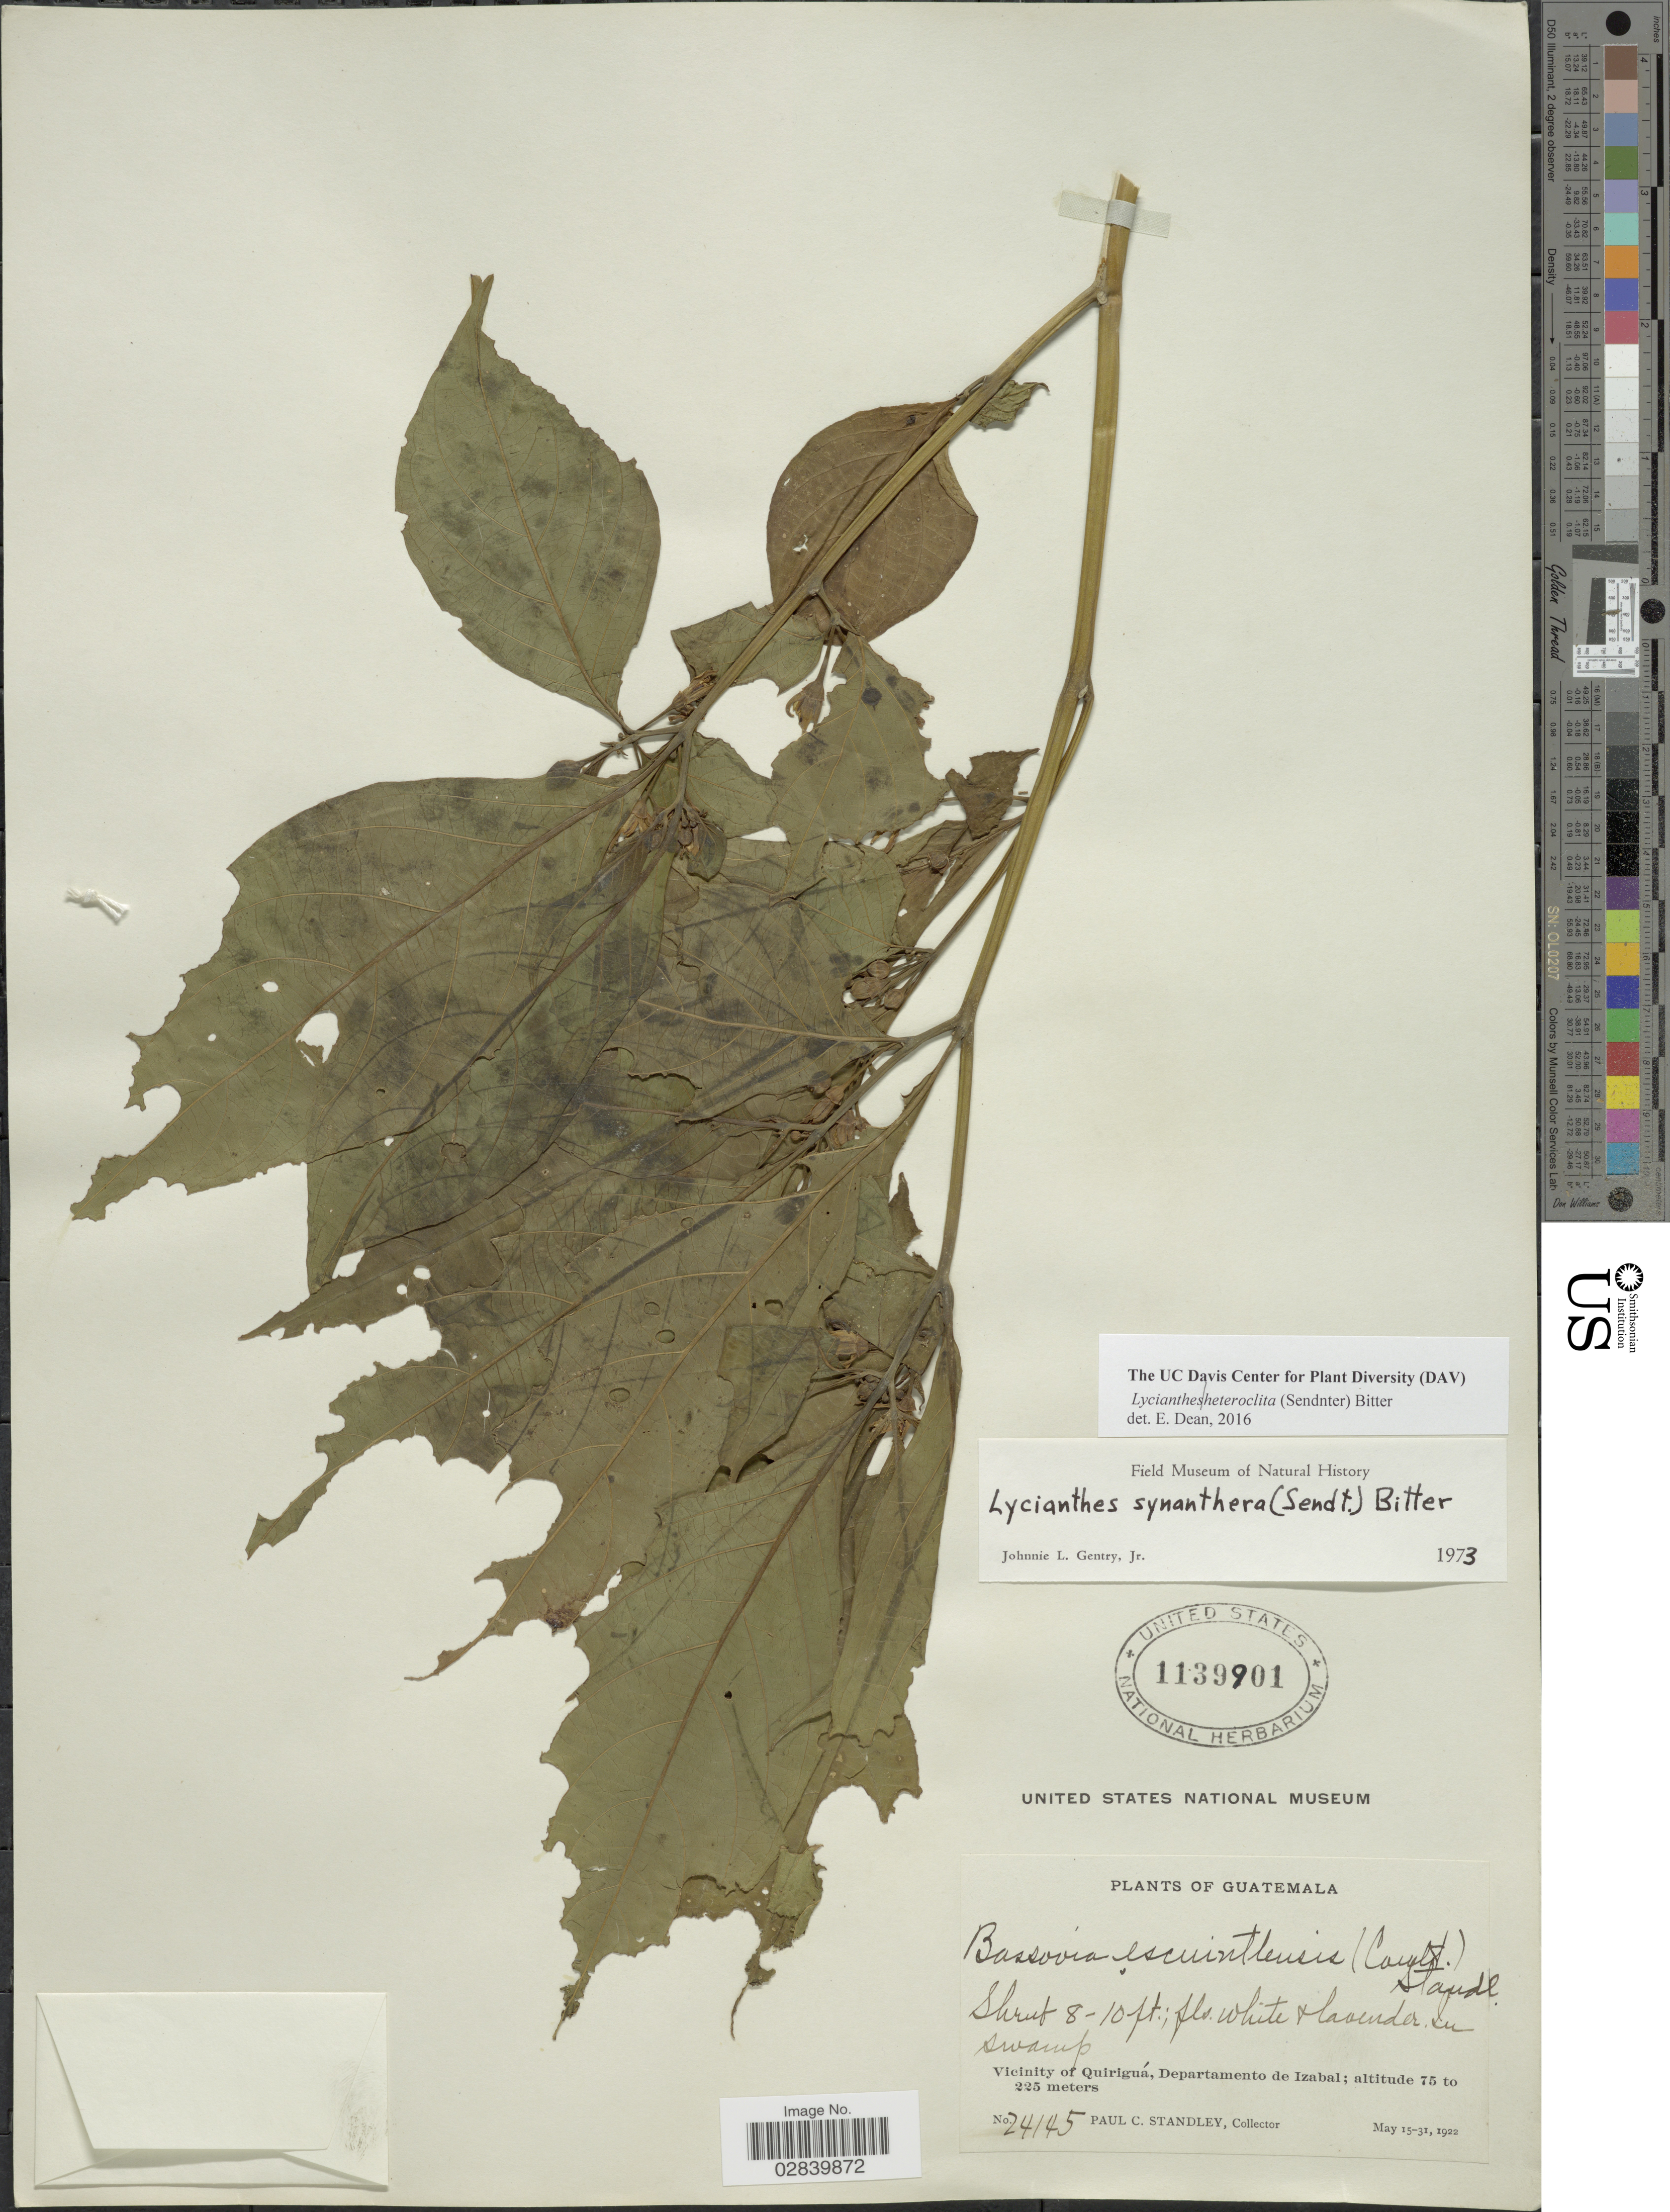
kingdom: Plantae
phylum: Tracheophyta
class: Magnoliopsida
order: Solanales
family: Solanaceae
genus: Lycianthes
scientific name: Lycianthes heteroclita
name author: (Sendtn.) Bitter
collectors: P. C. Standley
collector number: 24145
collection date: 1922-05-15/1922-05-31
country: Guatemala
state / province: Izabal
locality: Vicinity of Quiriguá, Departamento de Izabal.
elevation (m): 75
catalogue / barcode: US 1139901